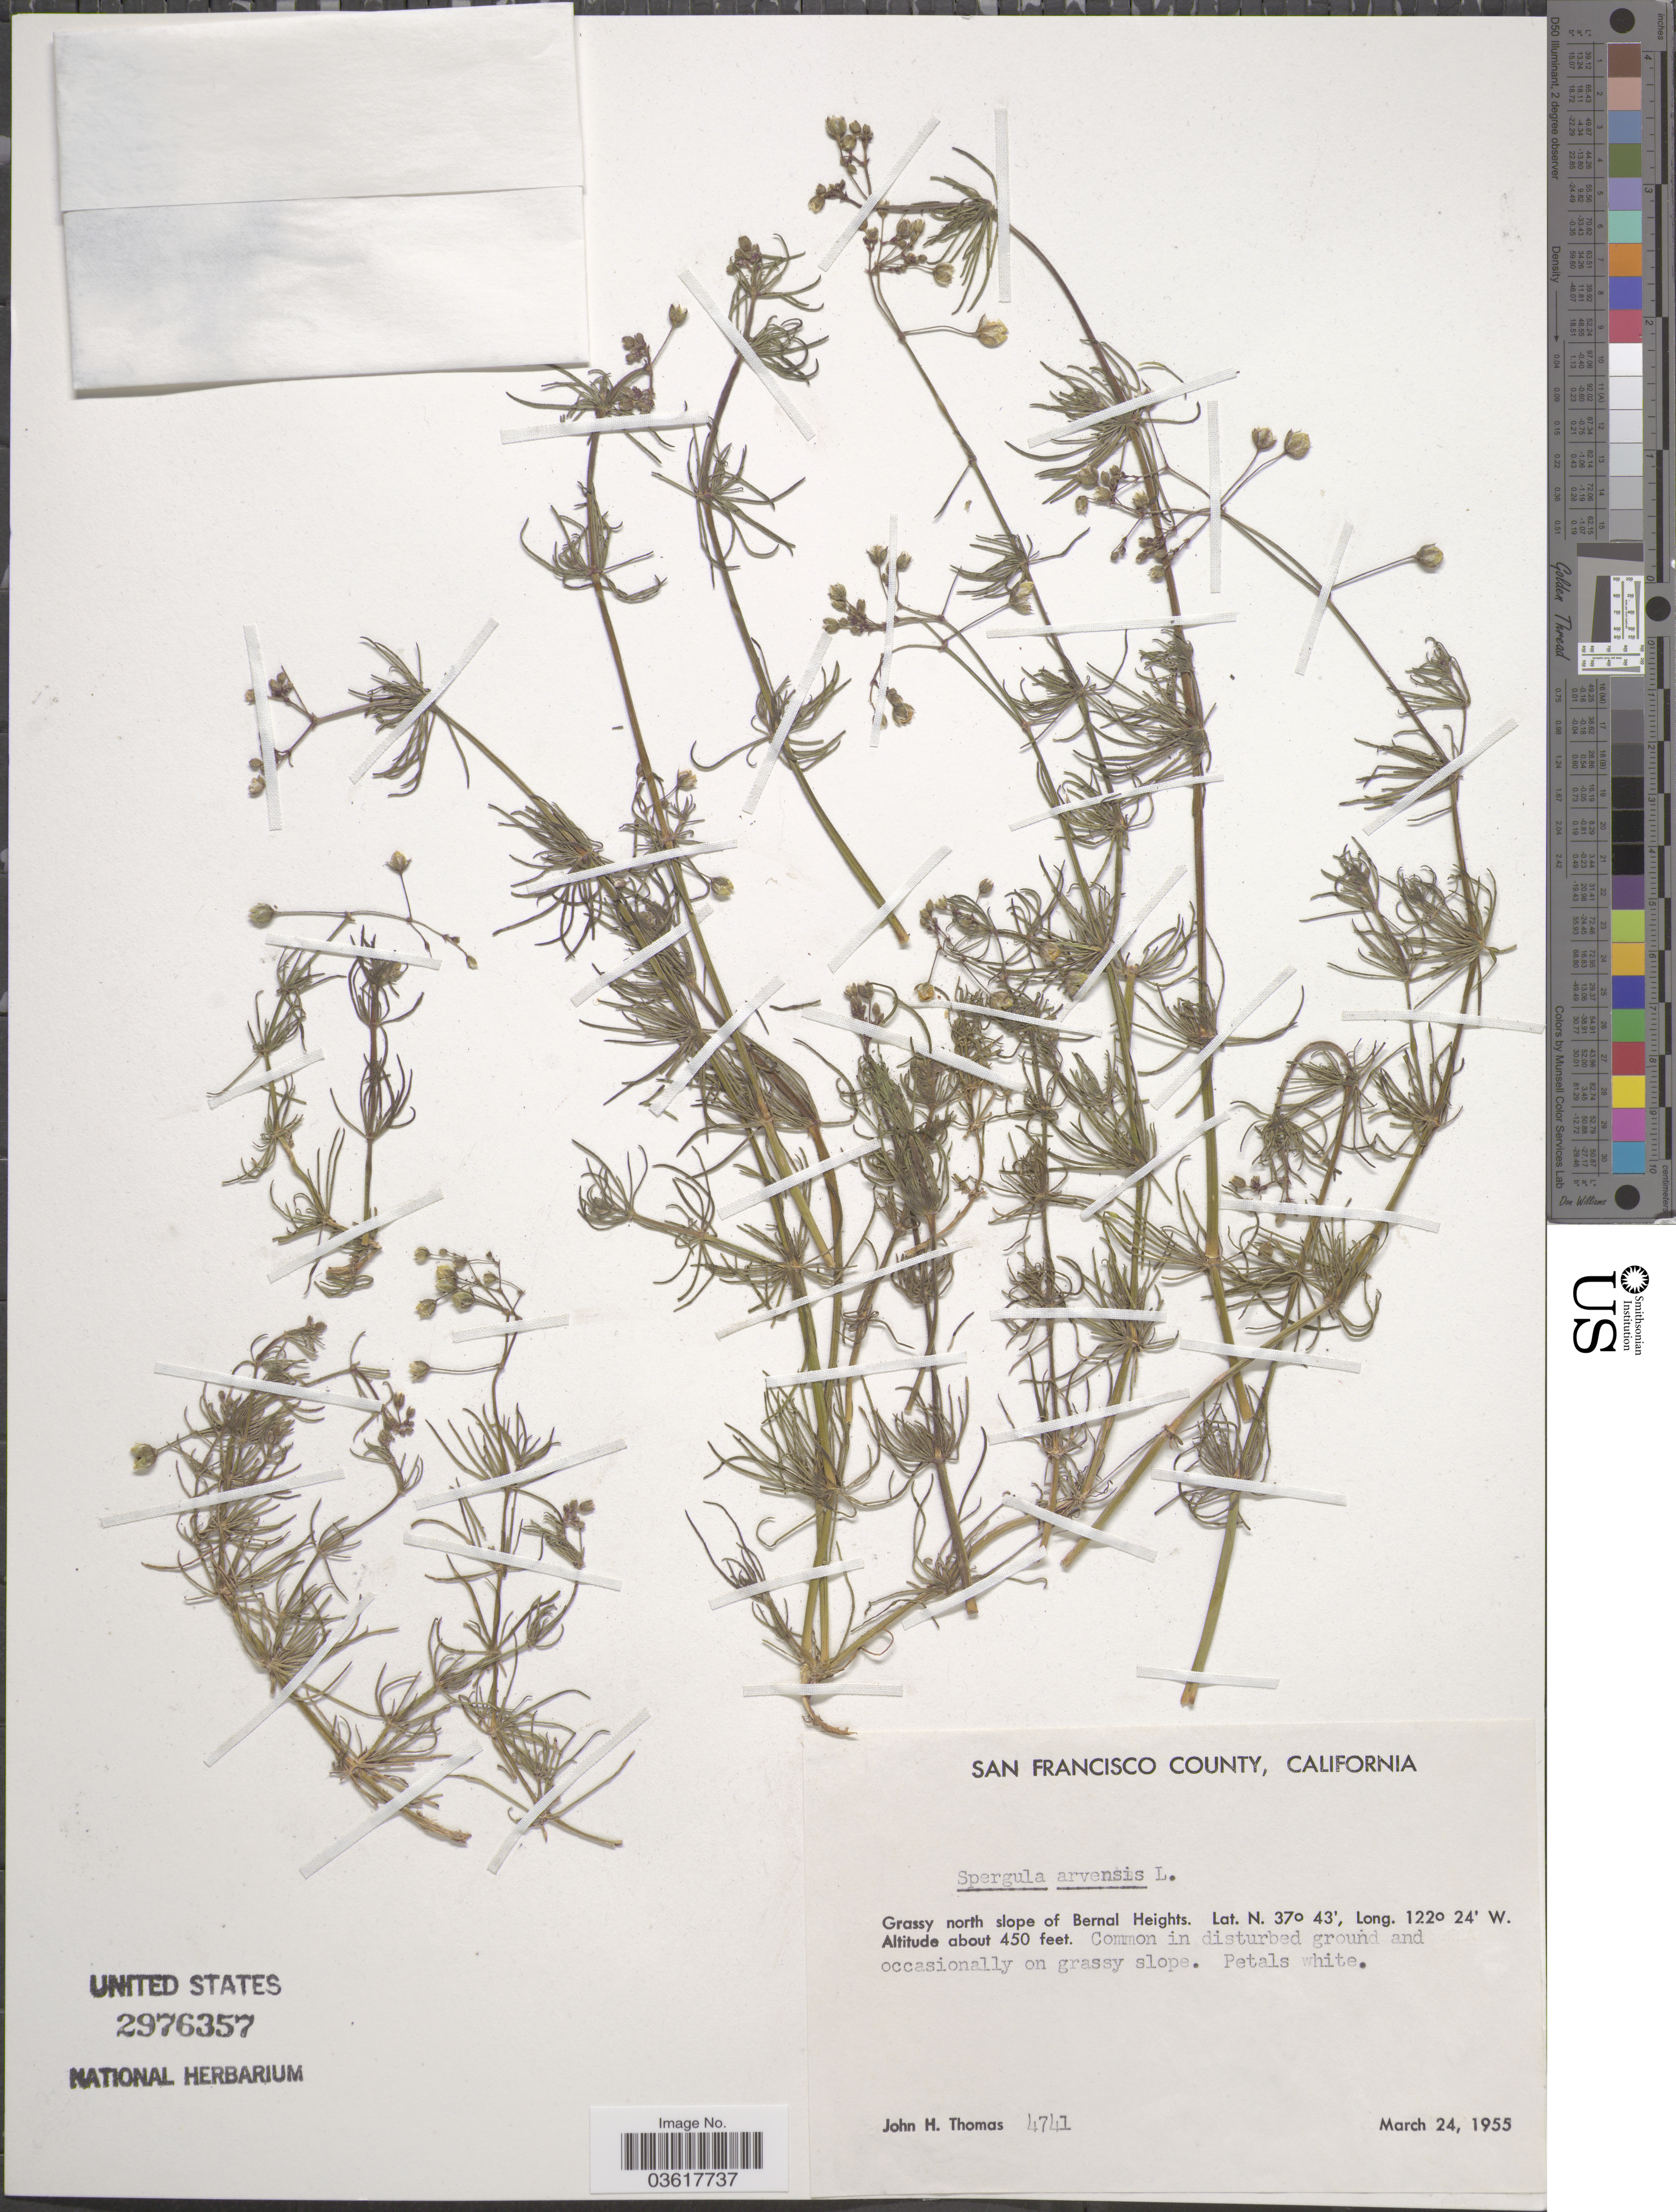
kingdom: Plantae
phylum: Tracheophyta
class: Magnoliopsida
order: Caryophyllales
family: Caryophyllaceae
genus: Spergula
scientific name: Spergula arvensis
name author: L.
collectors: J. H. Thomas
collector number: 4741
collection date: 1955-03-24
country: United States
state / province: California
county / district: San Francisco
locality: San Francisco County. Grassy north slope of Bernal Heights.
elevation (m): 137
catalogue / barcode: US 2976357